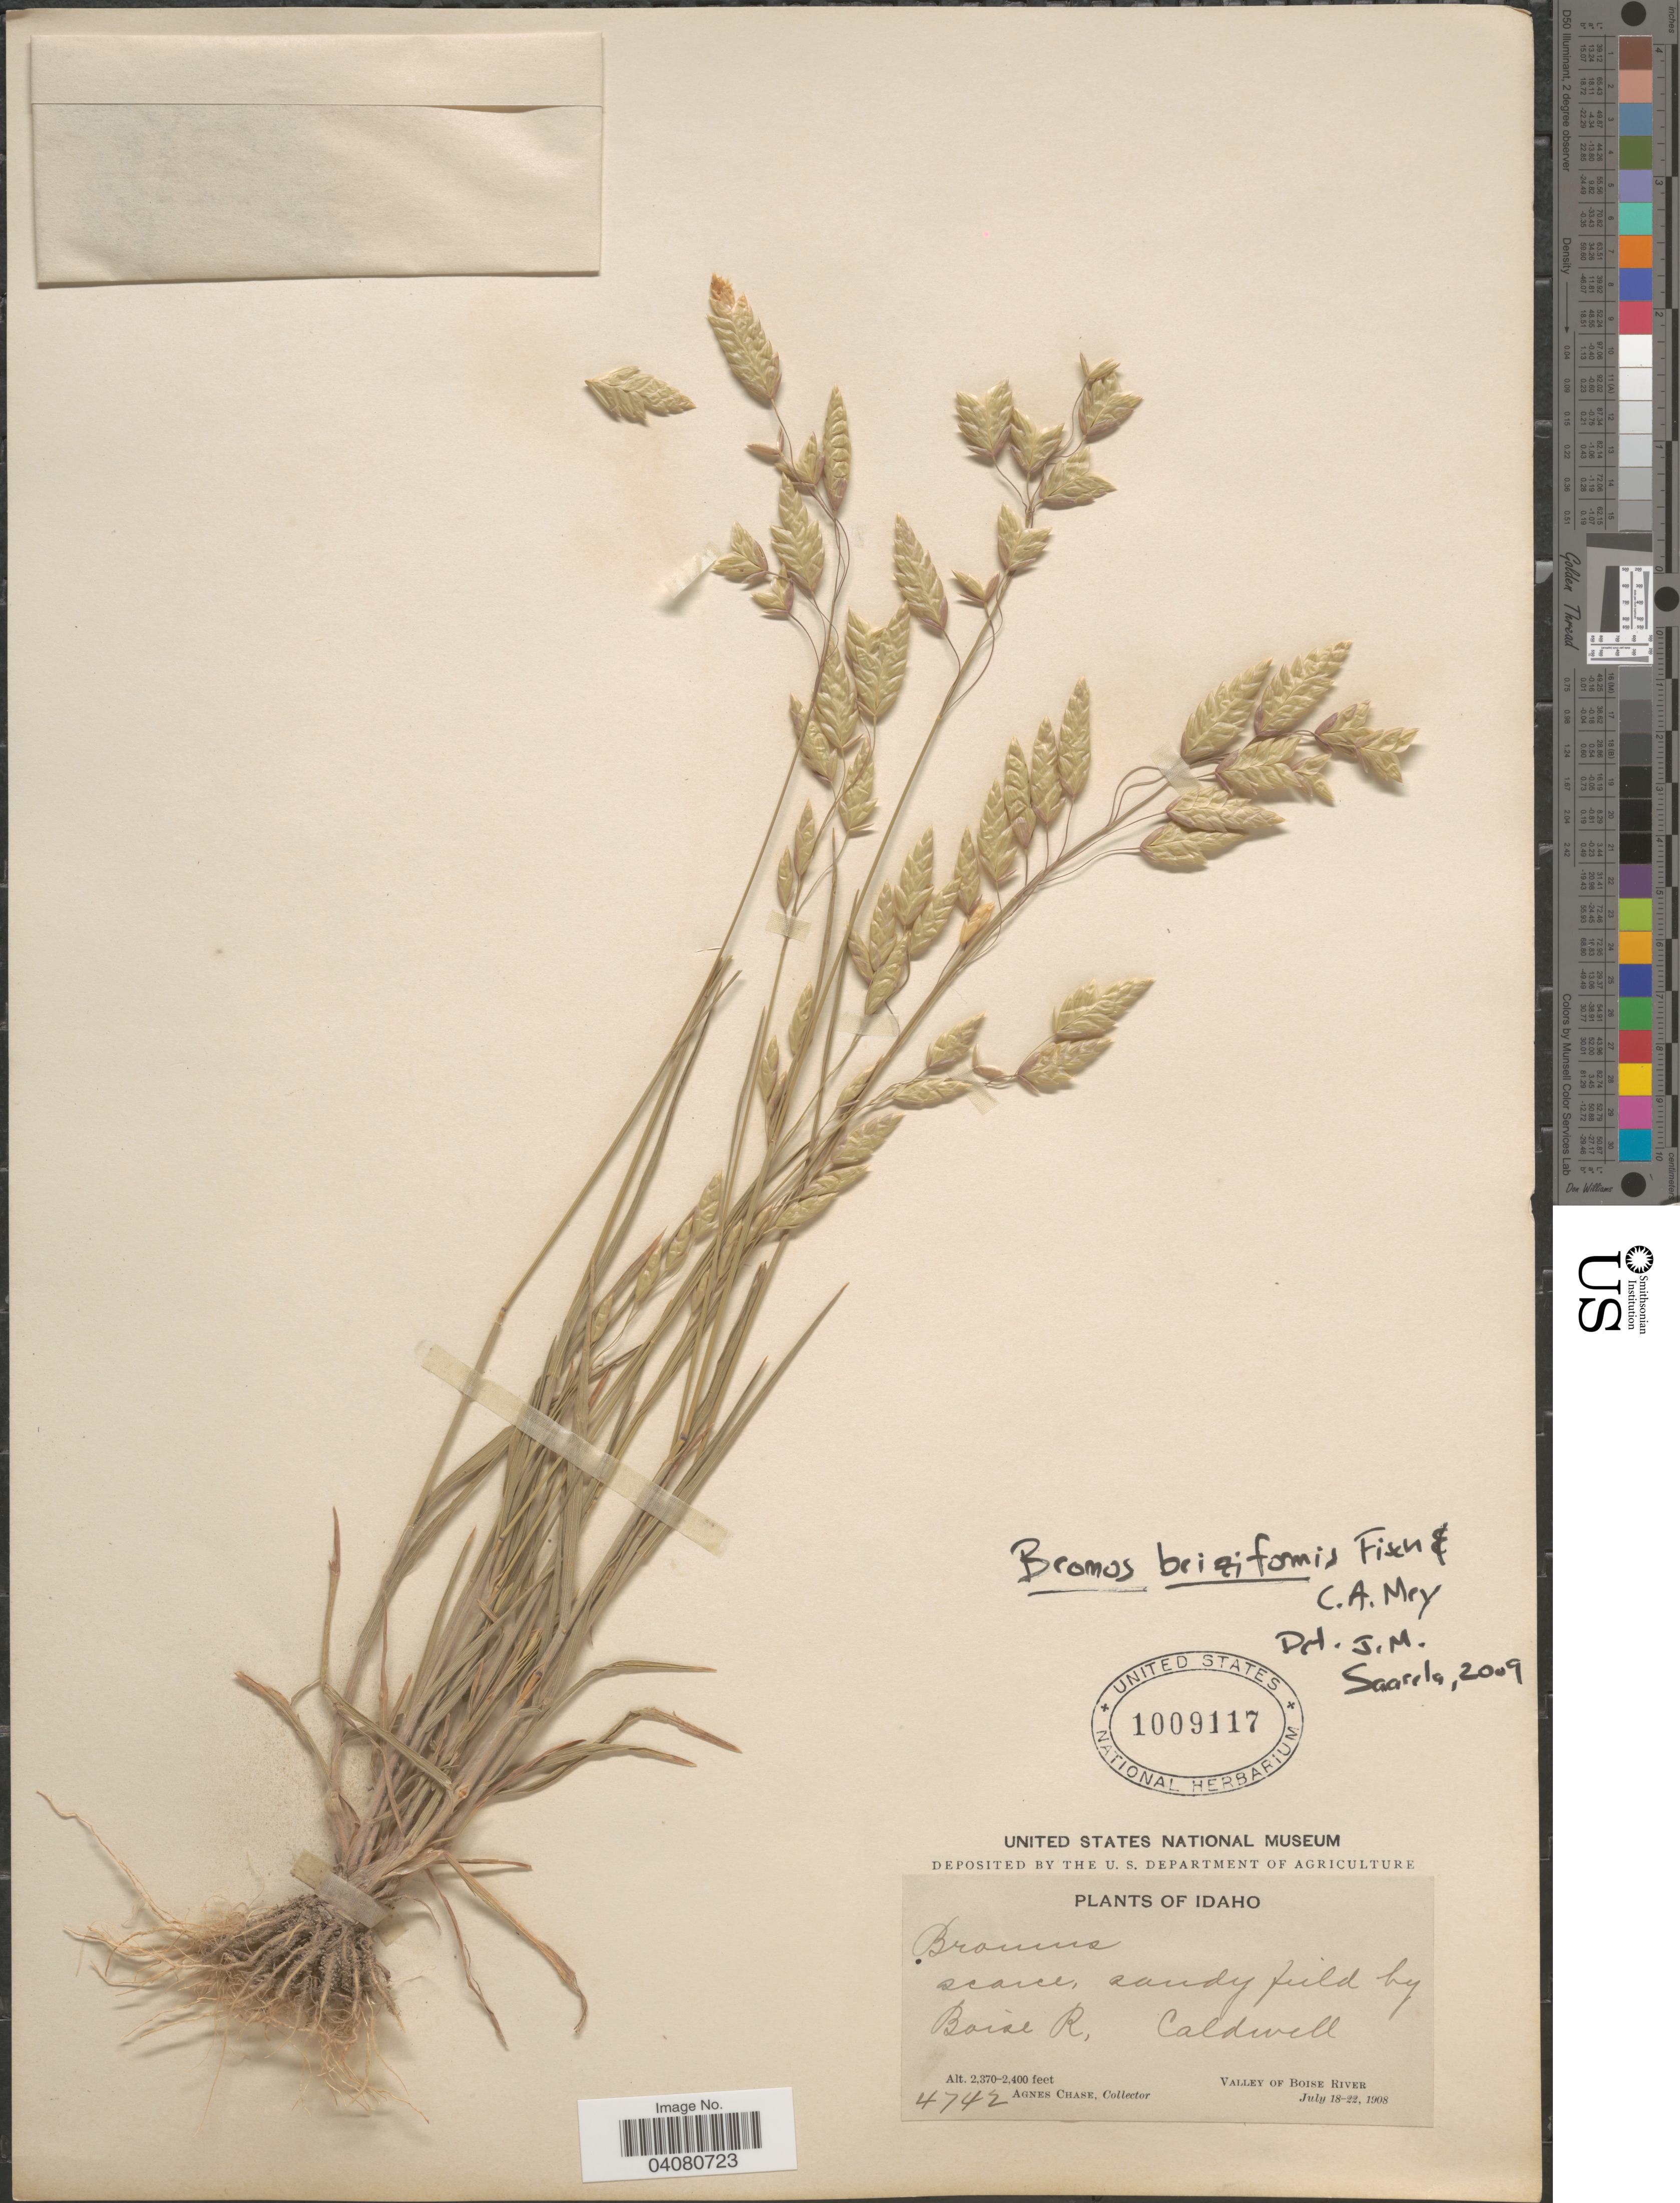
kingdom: Plantae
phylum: Tracheophyta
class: Liliopsida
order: Poales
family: Poaceae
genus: Bromus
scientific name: Bromus briziformis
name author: Fisch. & C.A. Mey.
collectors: A. Chase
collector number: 4742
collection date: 1908-07-18/1908-07-22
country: United States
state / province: Idaho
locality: Sandy field by Boise R, Caldwell. Valley of Boise River.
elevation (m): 722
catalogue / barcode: US 1009117